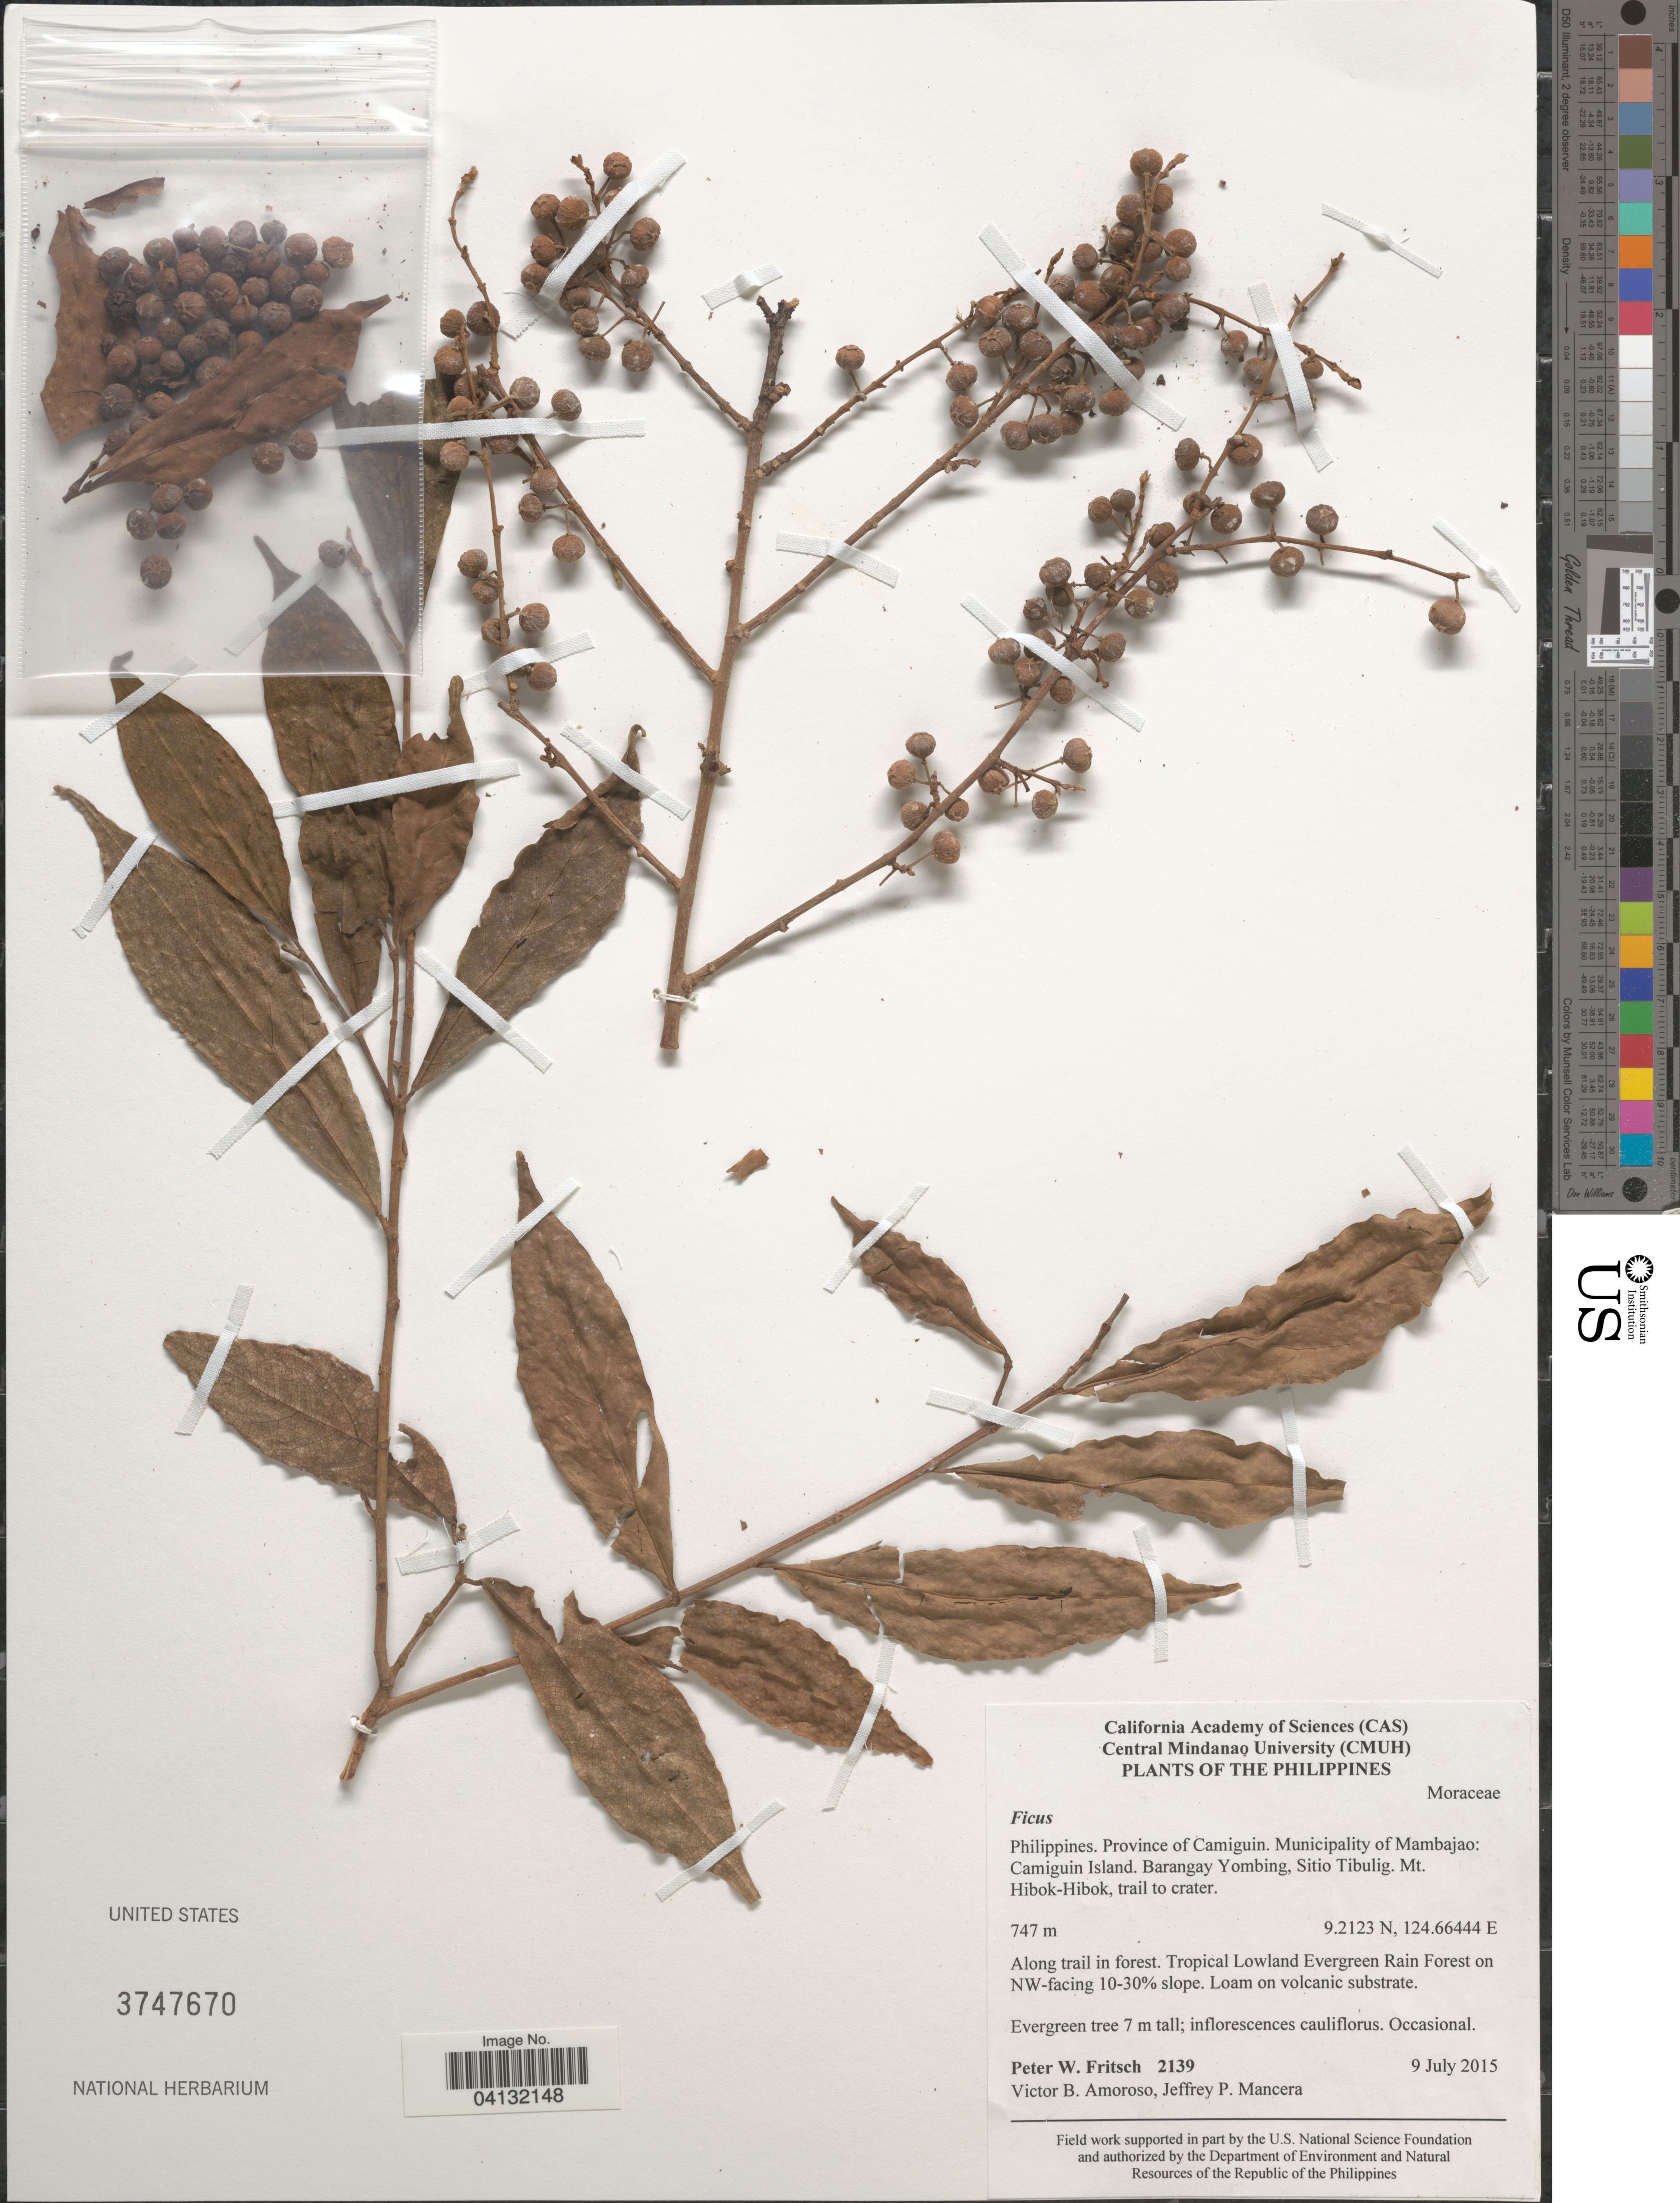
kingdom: Plantae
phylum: Tracheophyta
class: Magnoliopsida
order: Rosales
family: Moraceae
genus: Ficus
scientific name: Ficus sp.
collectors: P. W. Fritsch, V. Amoroso & J. Mancera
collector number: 2139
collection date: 2015-07-09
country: Philippines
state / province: Northern Mindanao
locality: Province of Camiguin. Municipality of Mambajao: Camiguin Island. Barangay Yombing, Sitio Tibulig Mt. Hibok-Hibok, trail to crater. Along trail in forest. Tropical Lowland Evergreen Rain Forest on NW-facing 10-30% slope.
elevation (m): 747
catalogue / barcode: US 3747670